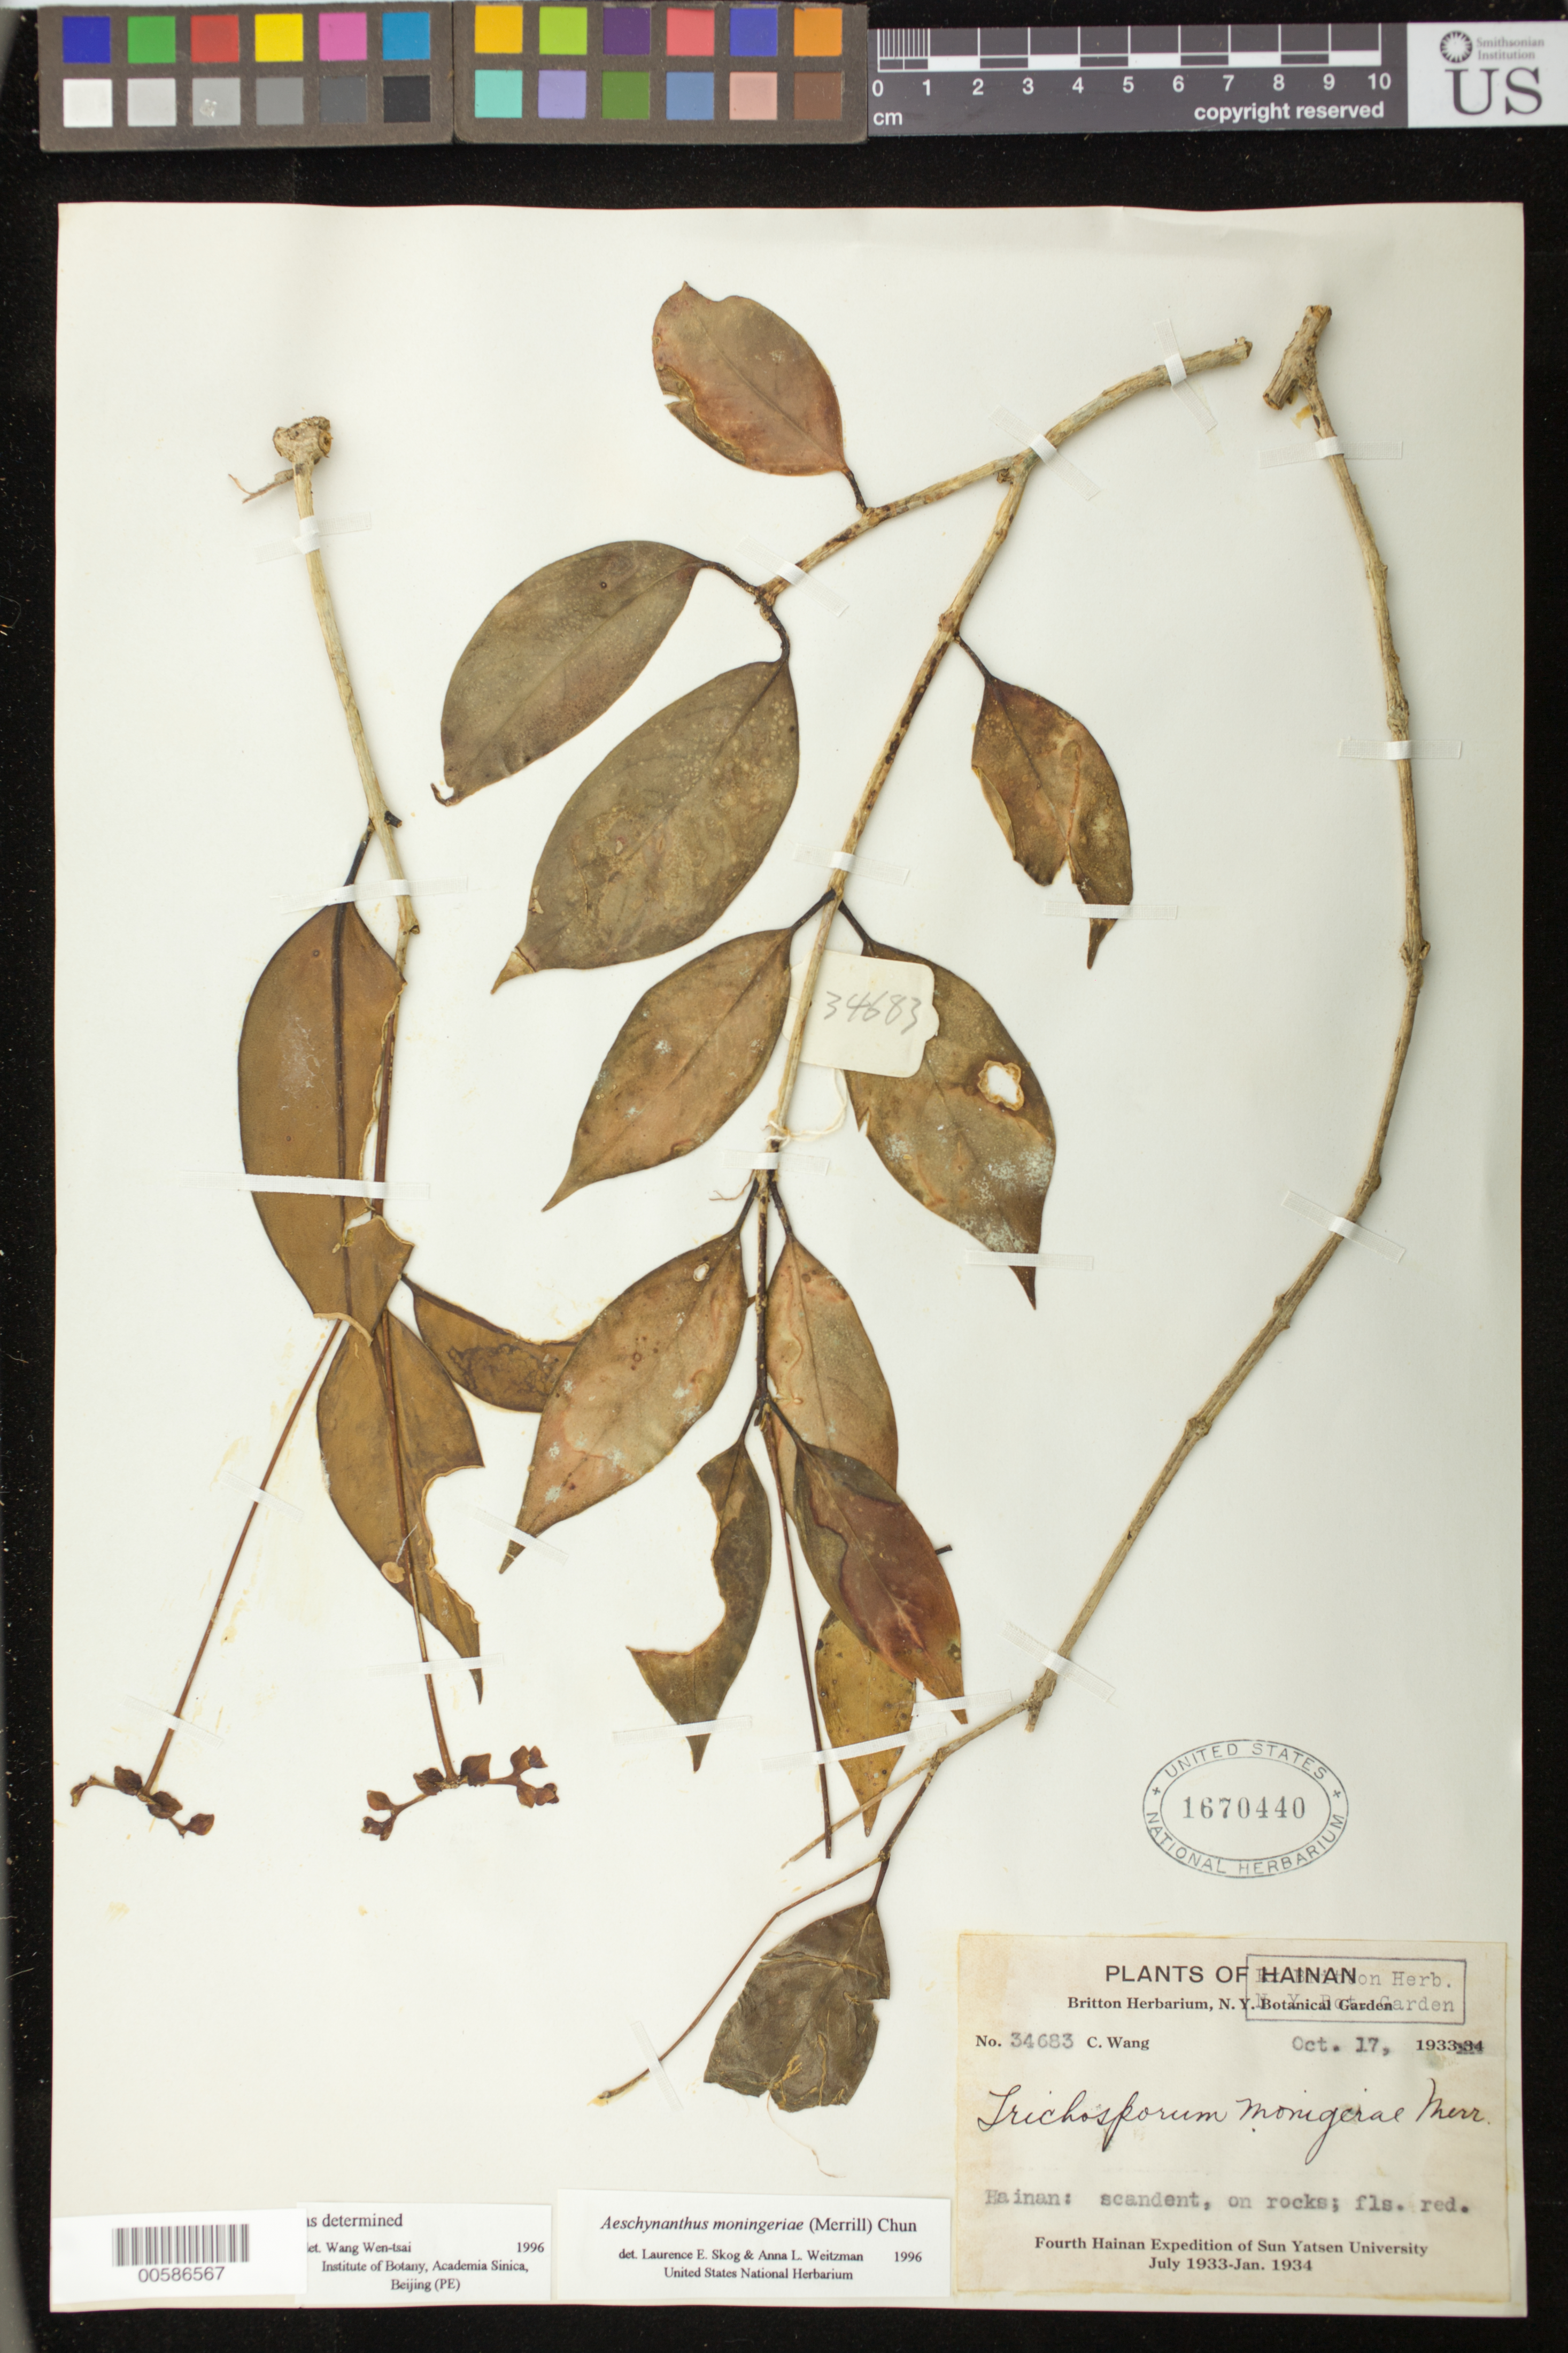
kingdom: Plantae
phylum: Tracheophyta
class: Magnoliopsida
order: Lamiales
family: Gesneriaceae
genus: Aeschynanthus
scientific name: Aeschynanthus moningeriae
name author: (Merr.) Chun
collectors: C. Wang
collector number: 34683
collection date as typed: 17 Oct 1933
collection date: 1933-10-17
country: China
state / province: Guangdong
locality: Hainan i.,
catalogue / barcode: US 1670440